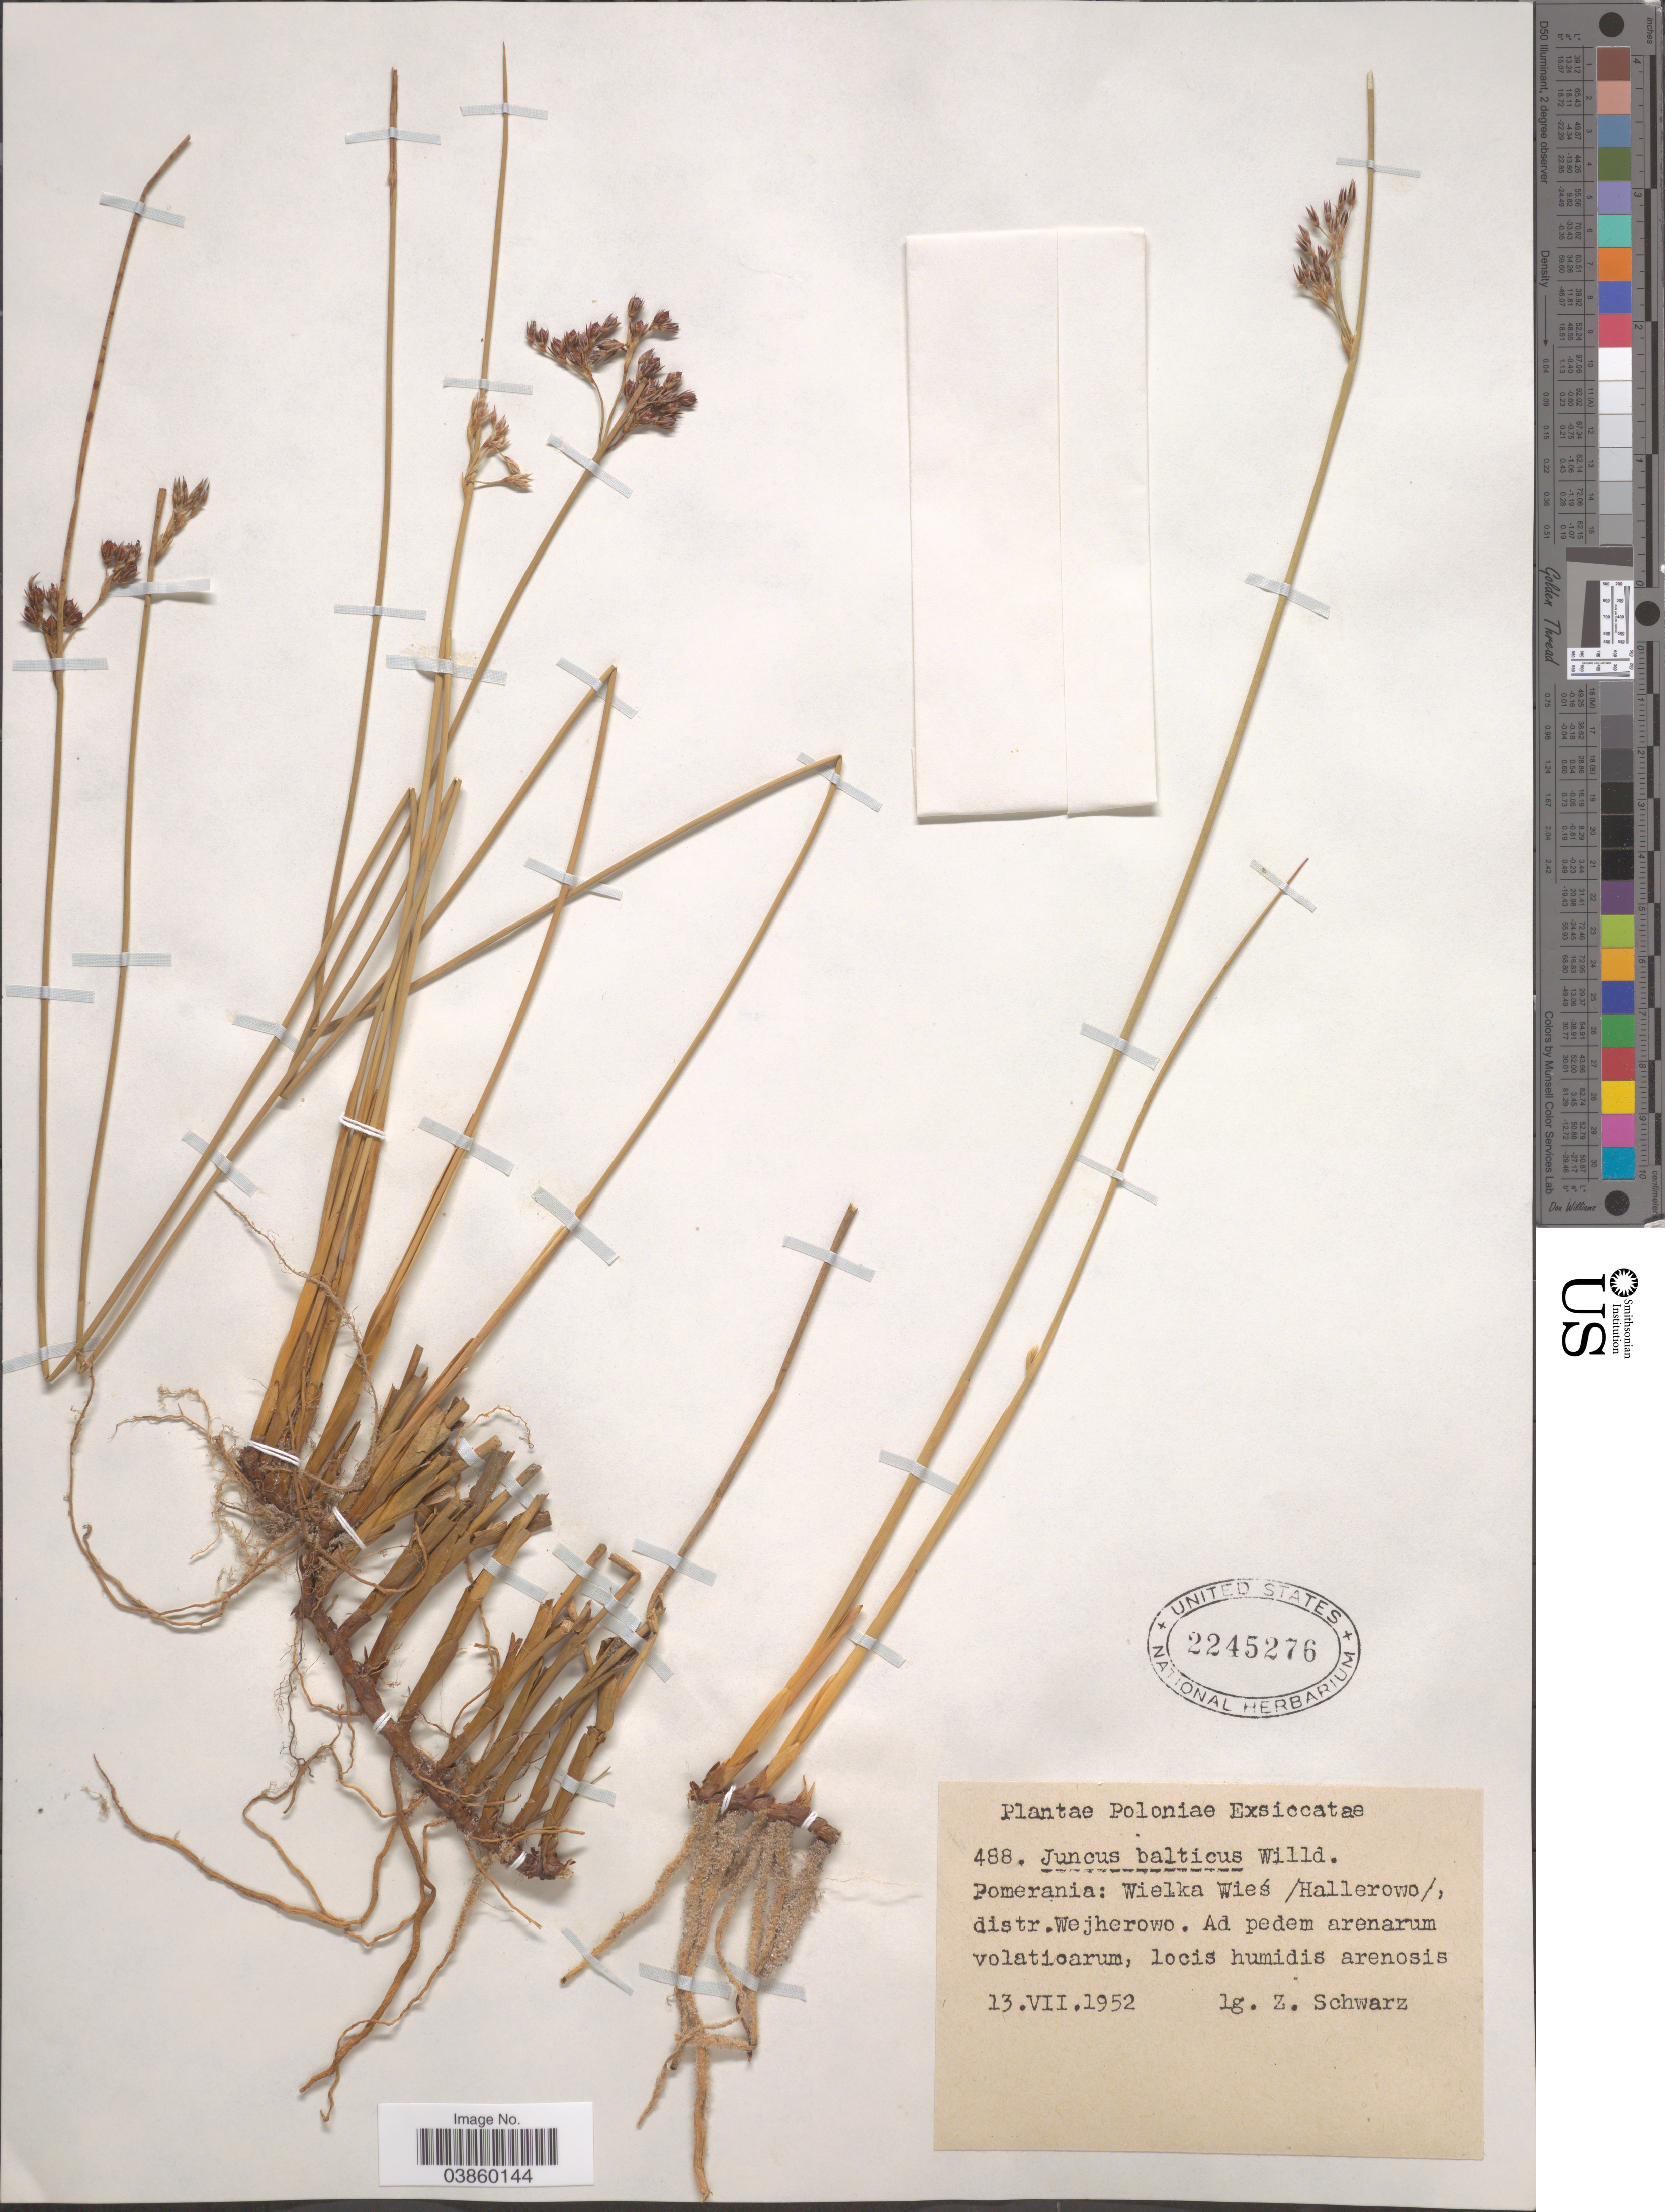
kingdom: Plantae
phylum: Tracheophyta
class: Liliopsida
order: Poales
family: Juncaceae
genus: Juncus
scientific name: Juncus balticus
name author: Willd.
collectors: Z. Schwarz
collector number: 488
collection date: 1952-07-13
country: Poland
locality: Pomerania: Wielka Wieś /Hallerowo/ distr.Wejherowo.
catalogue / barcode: US 2245276